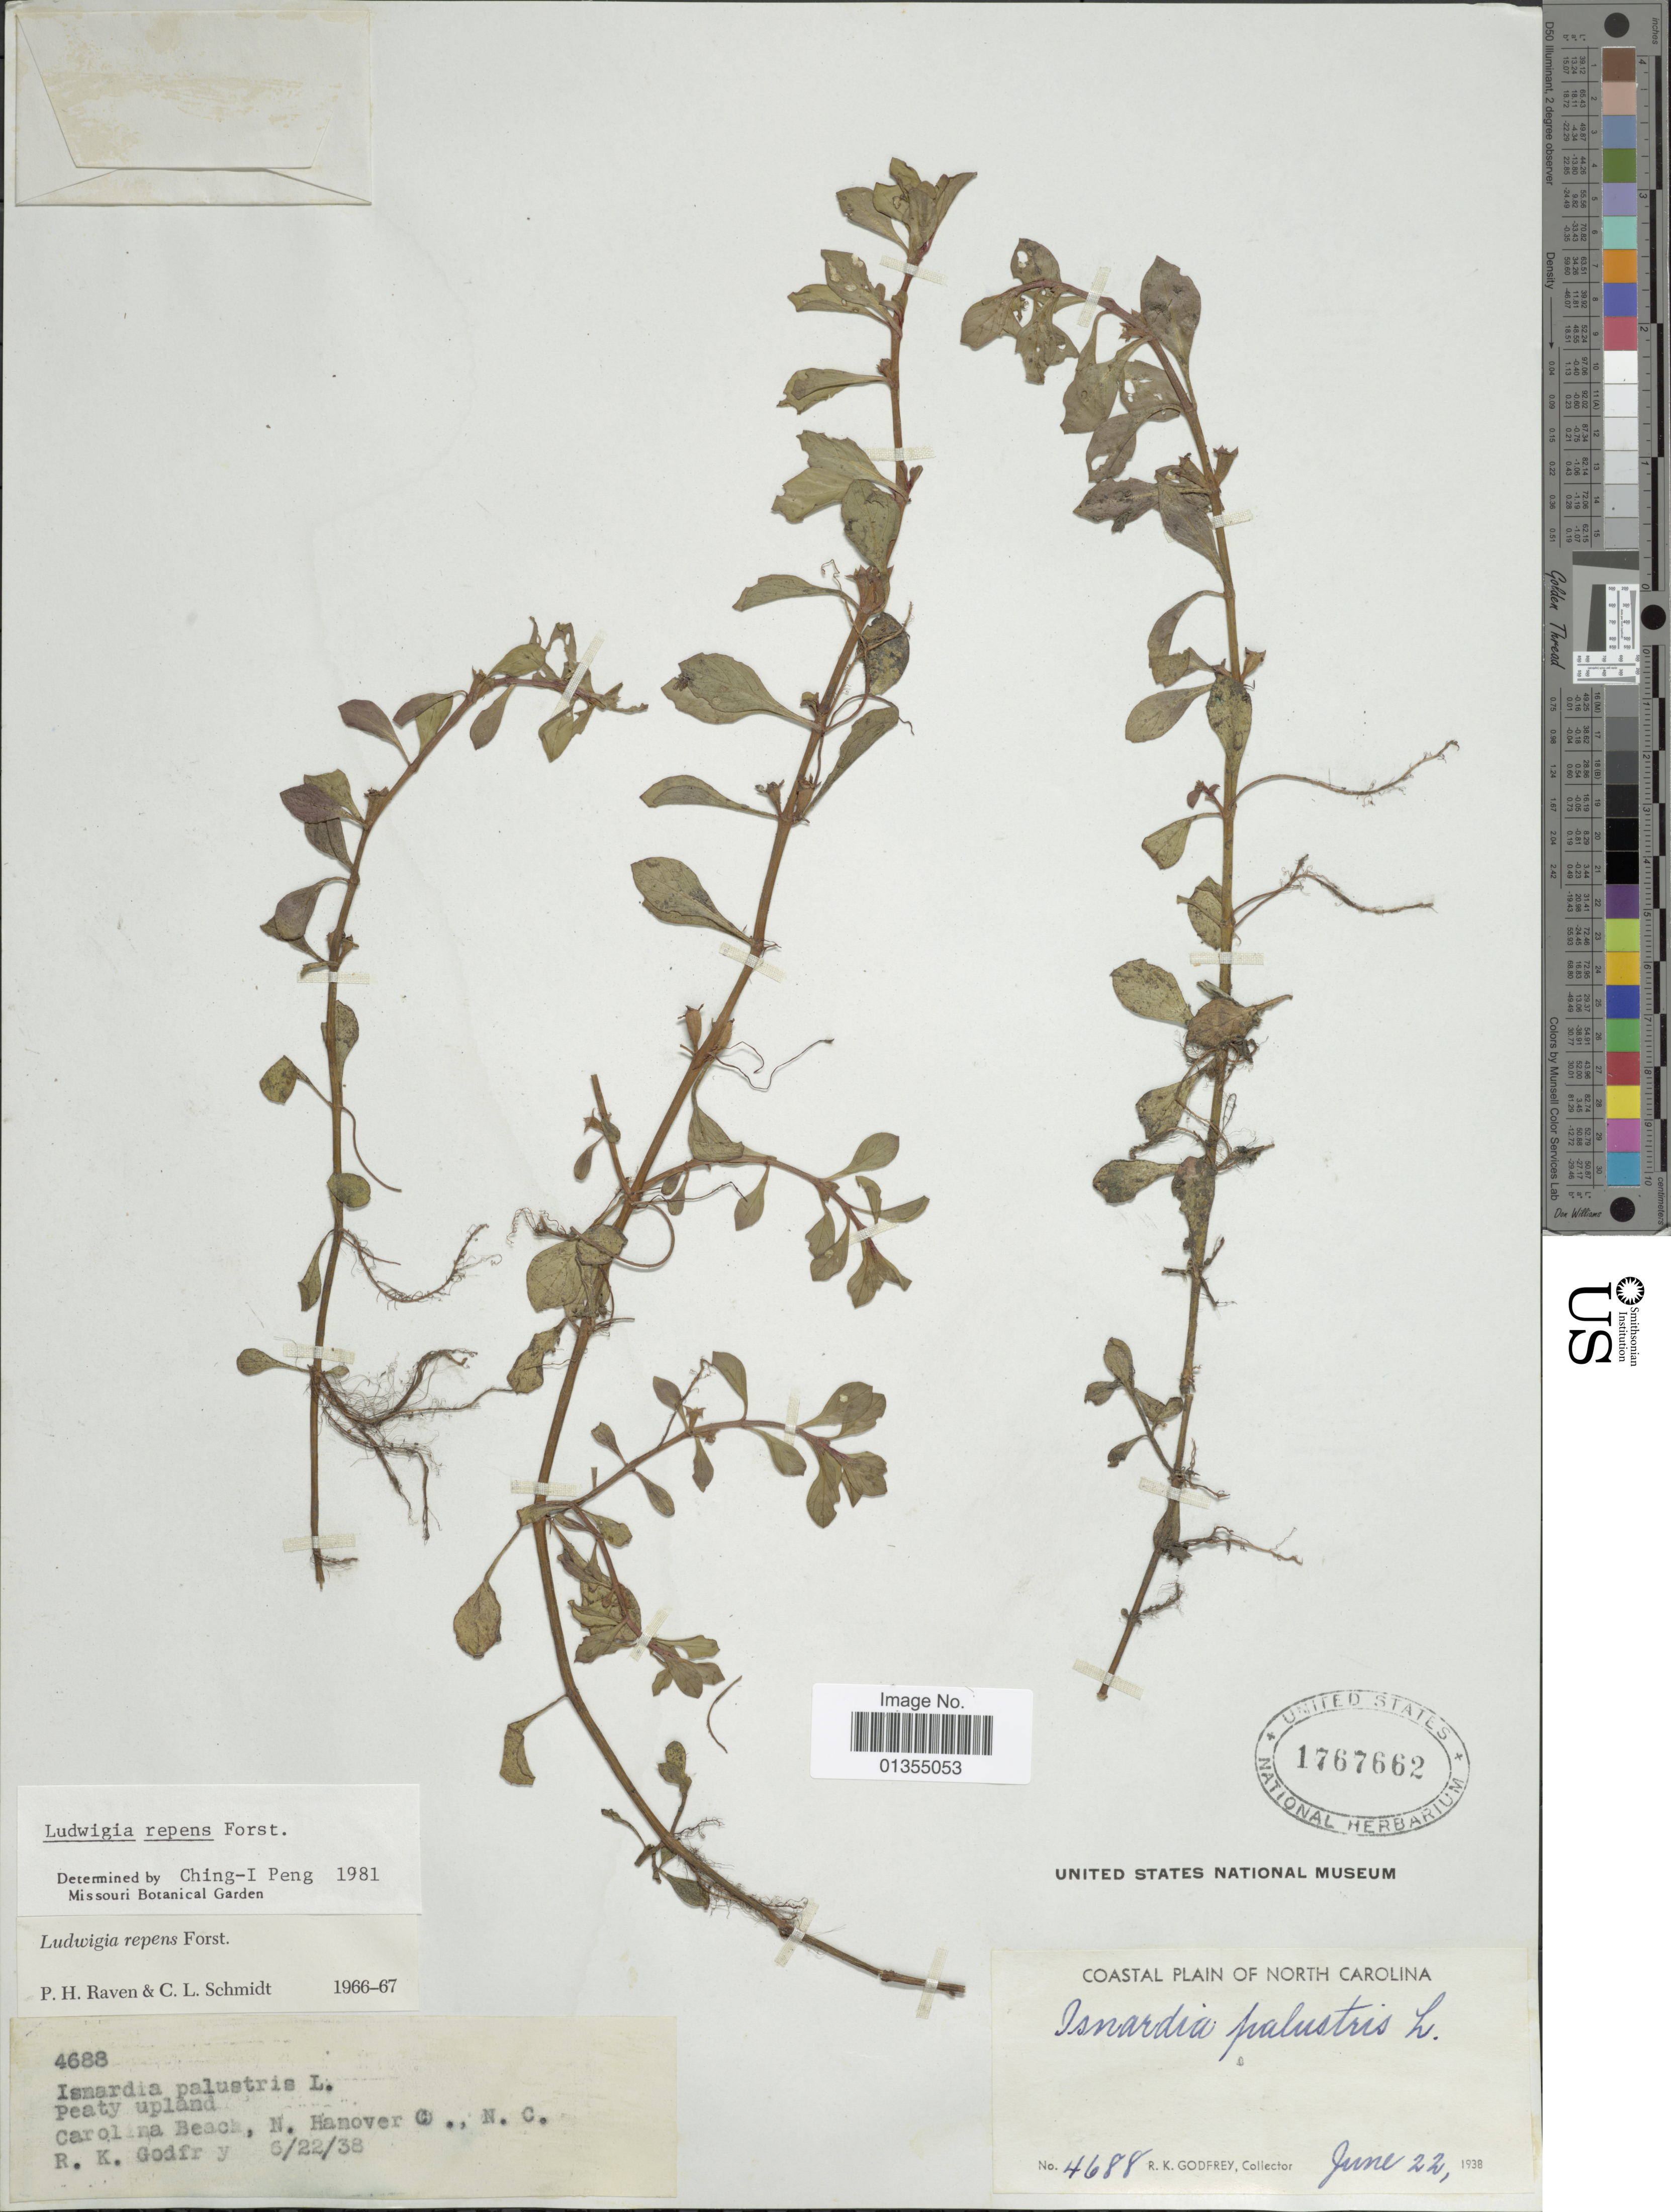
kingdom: Plantae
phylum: Tracheophyta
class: Magnoliopsida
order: Myrtales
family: Onagraceae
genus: Ludwigia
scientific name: Ludwigia repens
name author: J.R. Forst.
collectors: R. K. Godfrey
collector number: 4688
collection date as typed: Transcribed d/m/y: 22/6/38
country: United States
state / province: North Carolina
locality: Carolina Beach, N. Hanover C.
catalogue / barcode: US 1767662